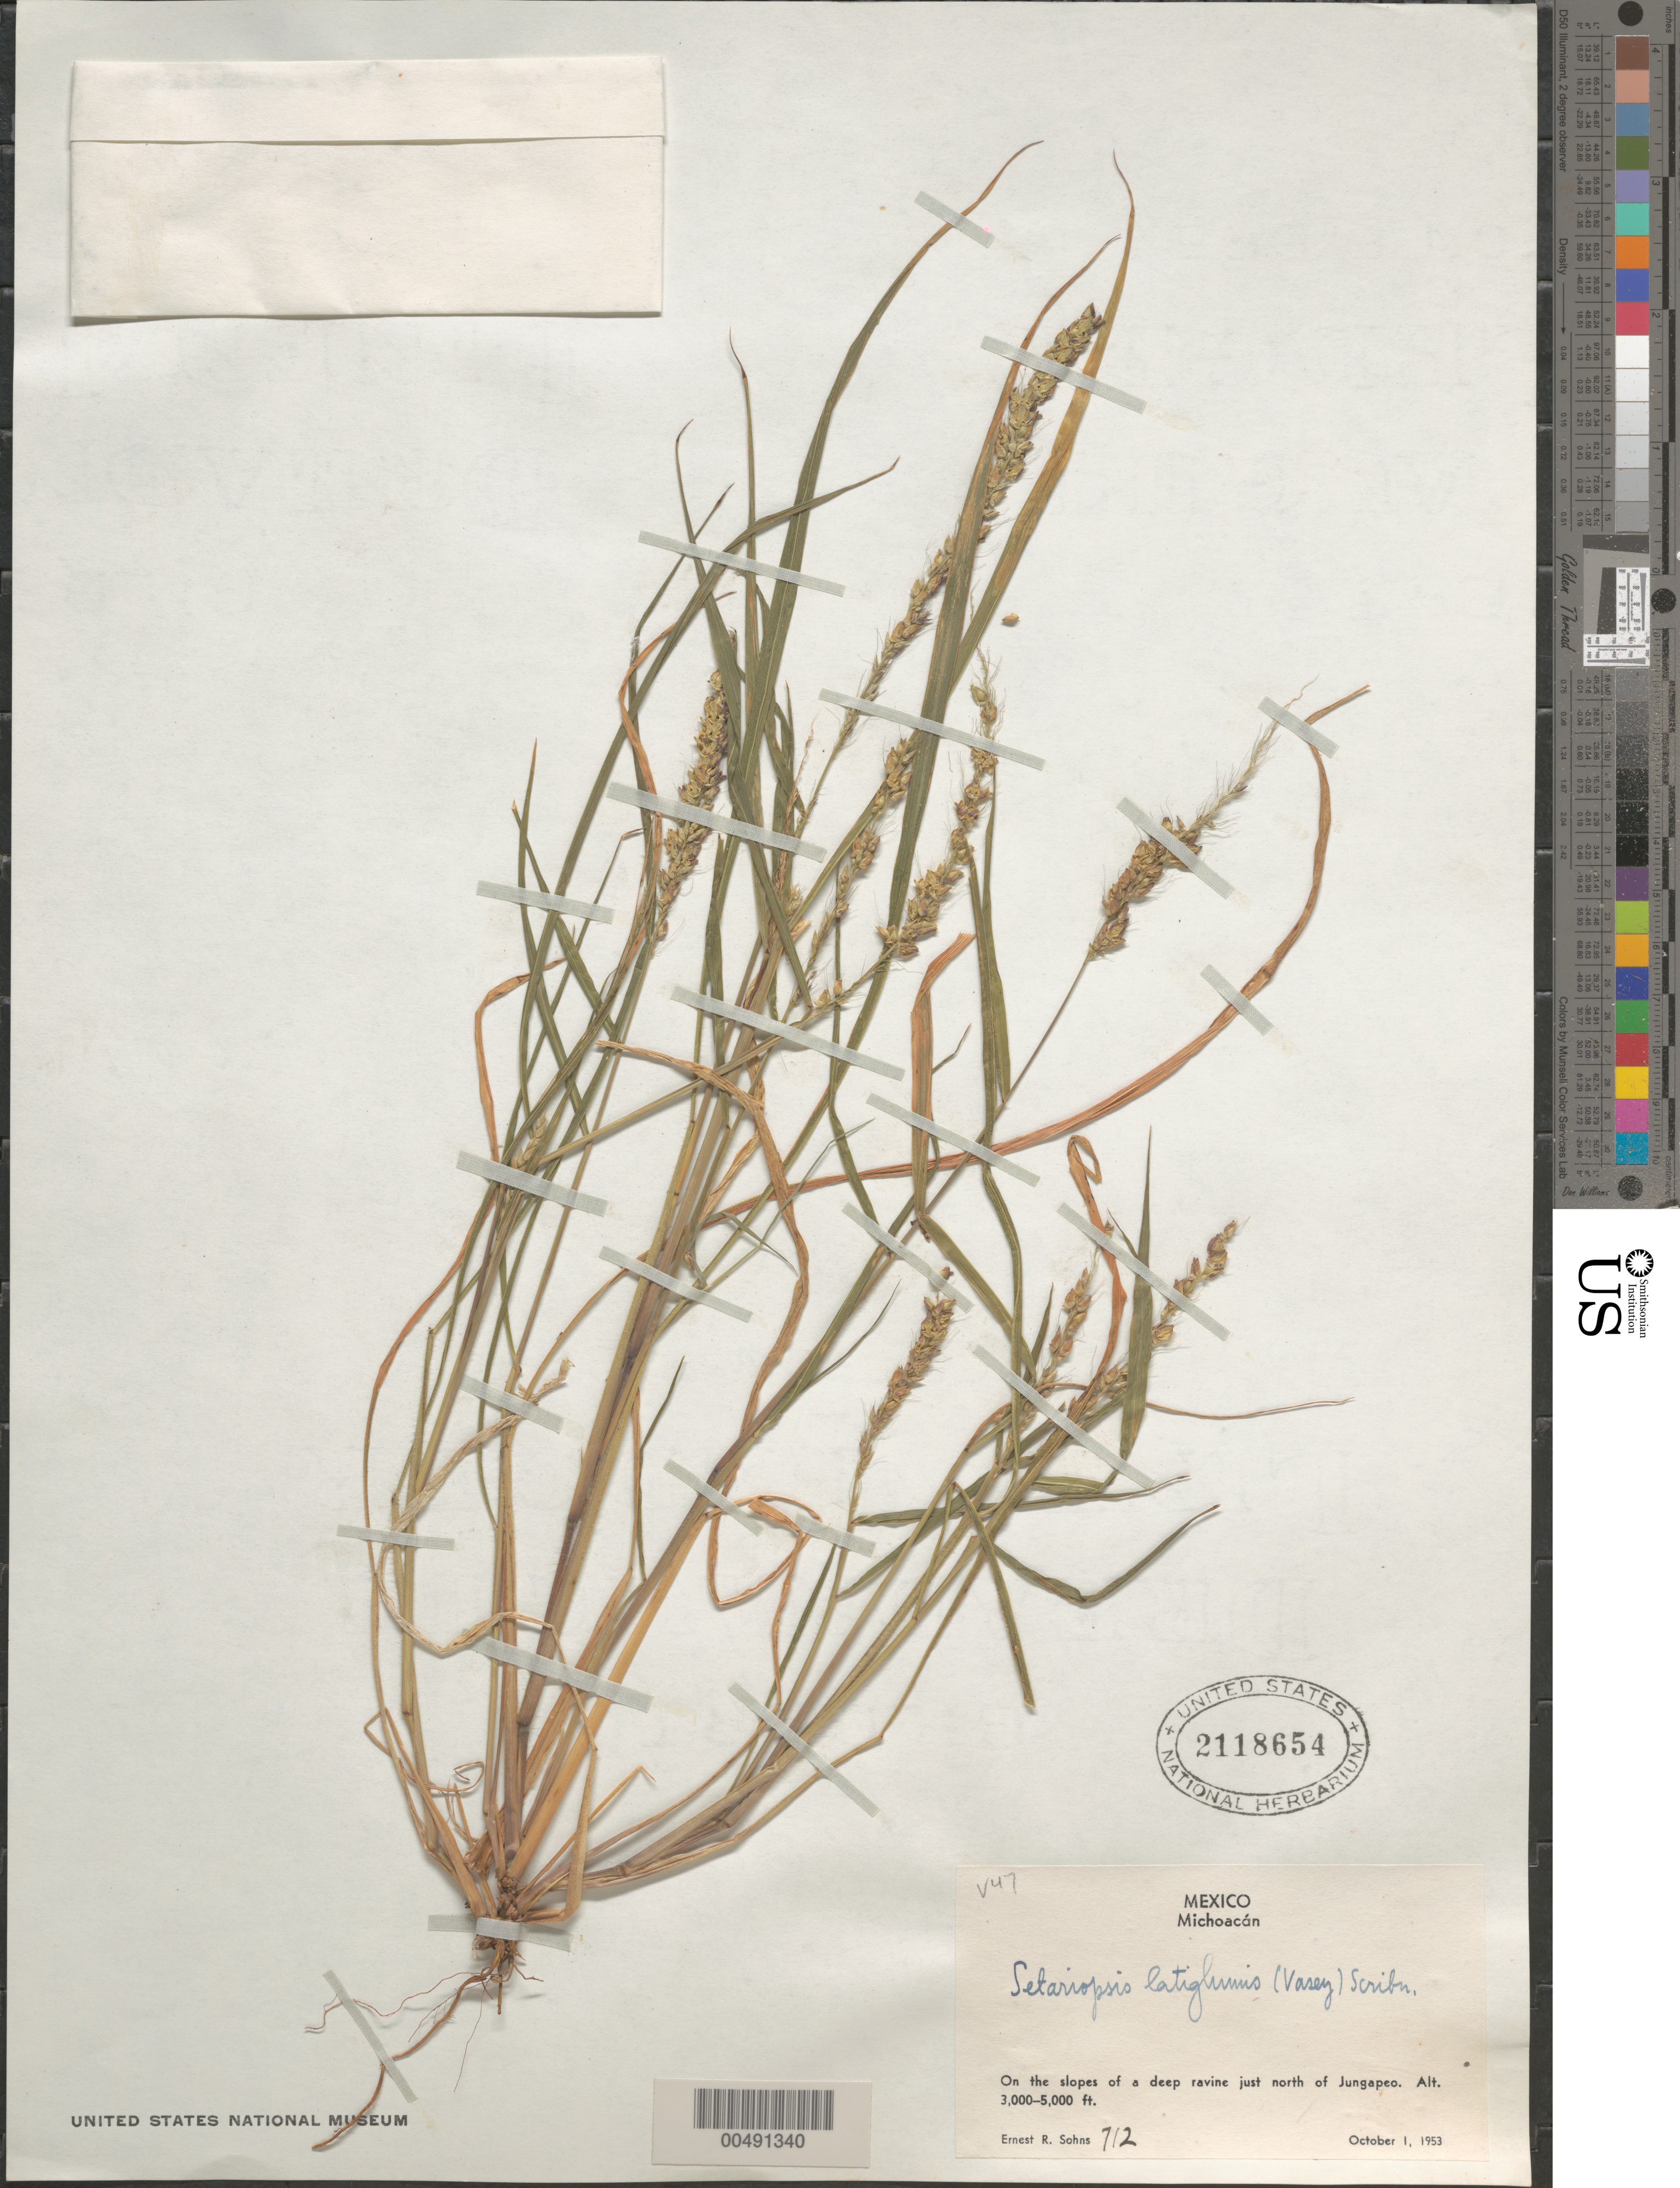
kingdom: Plantae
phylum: Tracheophyta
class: Liliopsida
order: Poales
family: Poaceae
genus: Setariopsis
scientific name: Setariopsis latiglumis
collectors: E. R. Sohns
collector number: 712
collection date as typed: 1 Oct 1953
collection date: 1953-10-01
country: Mexico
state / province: Michoacán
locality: N of Jungapeo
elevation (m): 914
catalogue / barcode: US 2118654